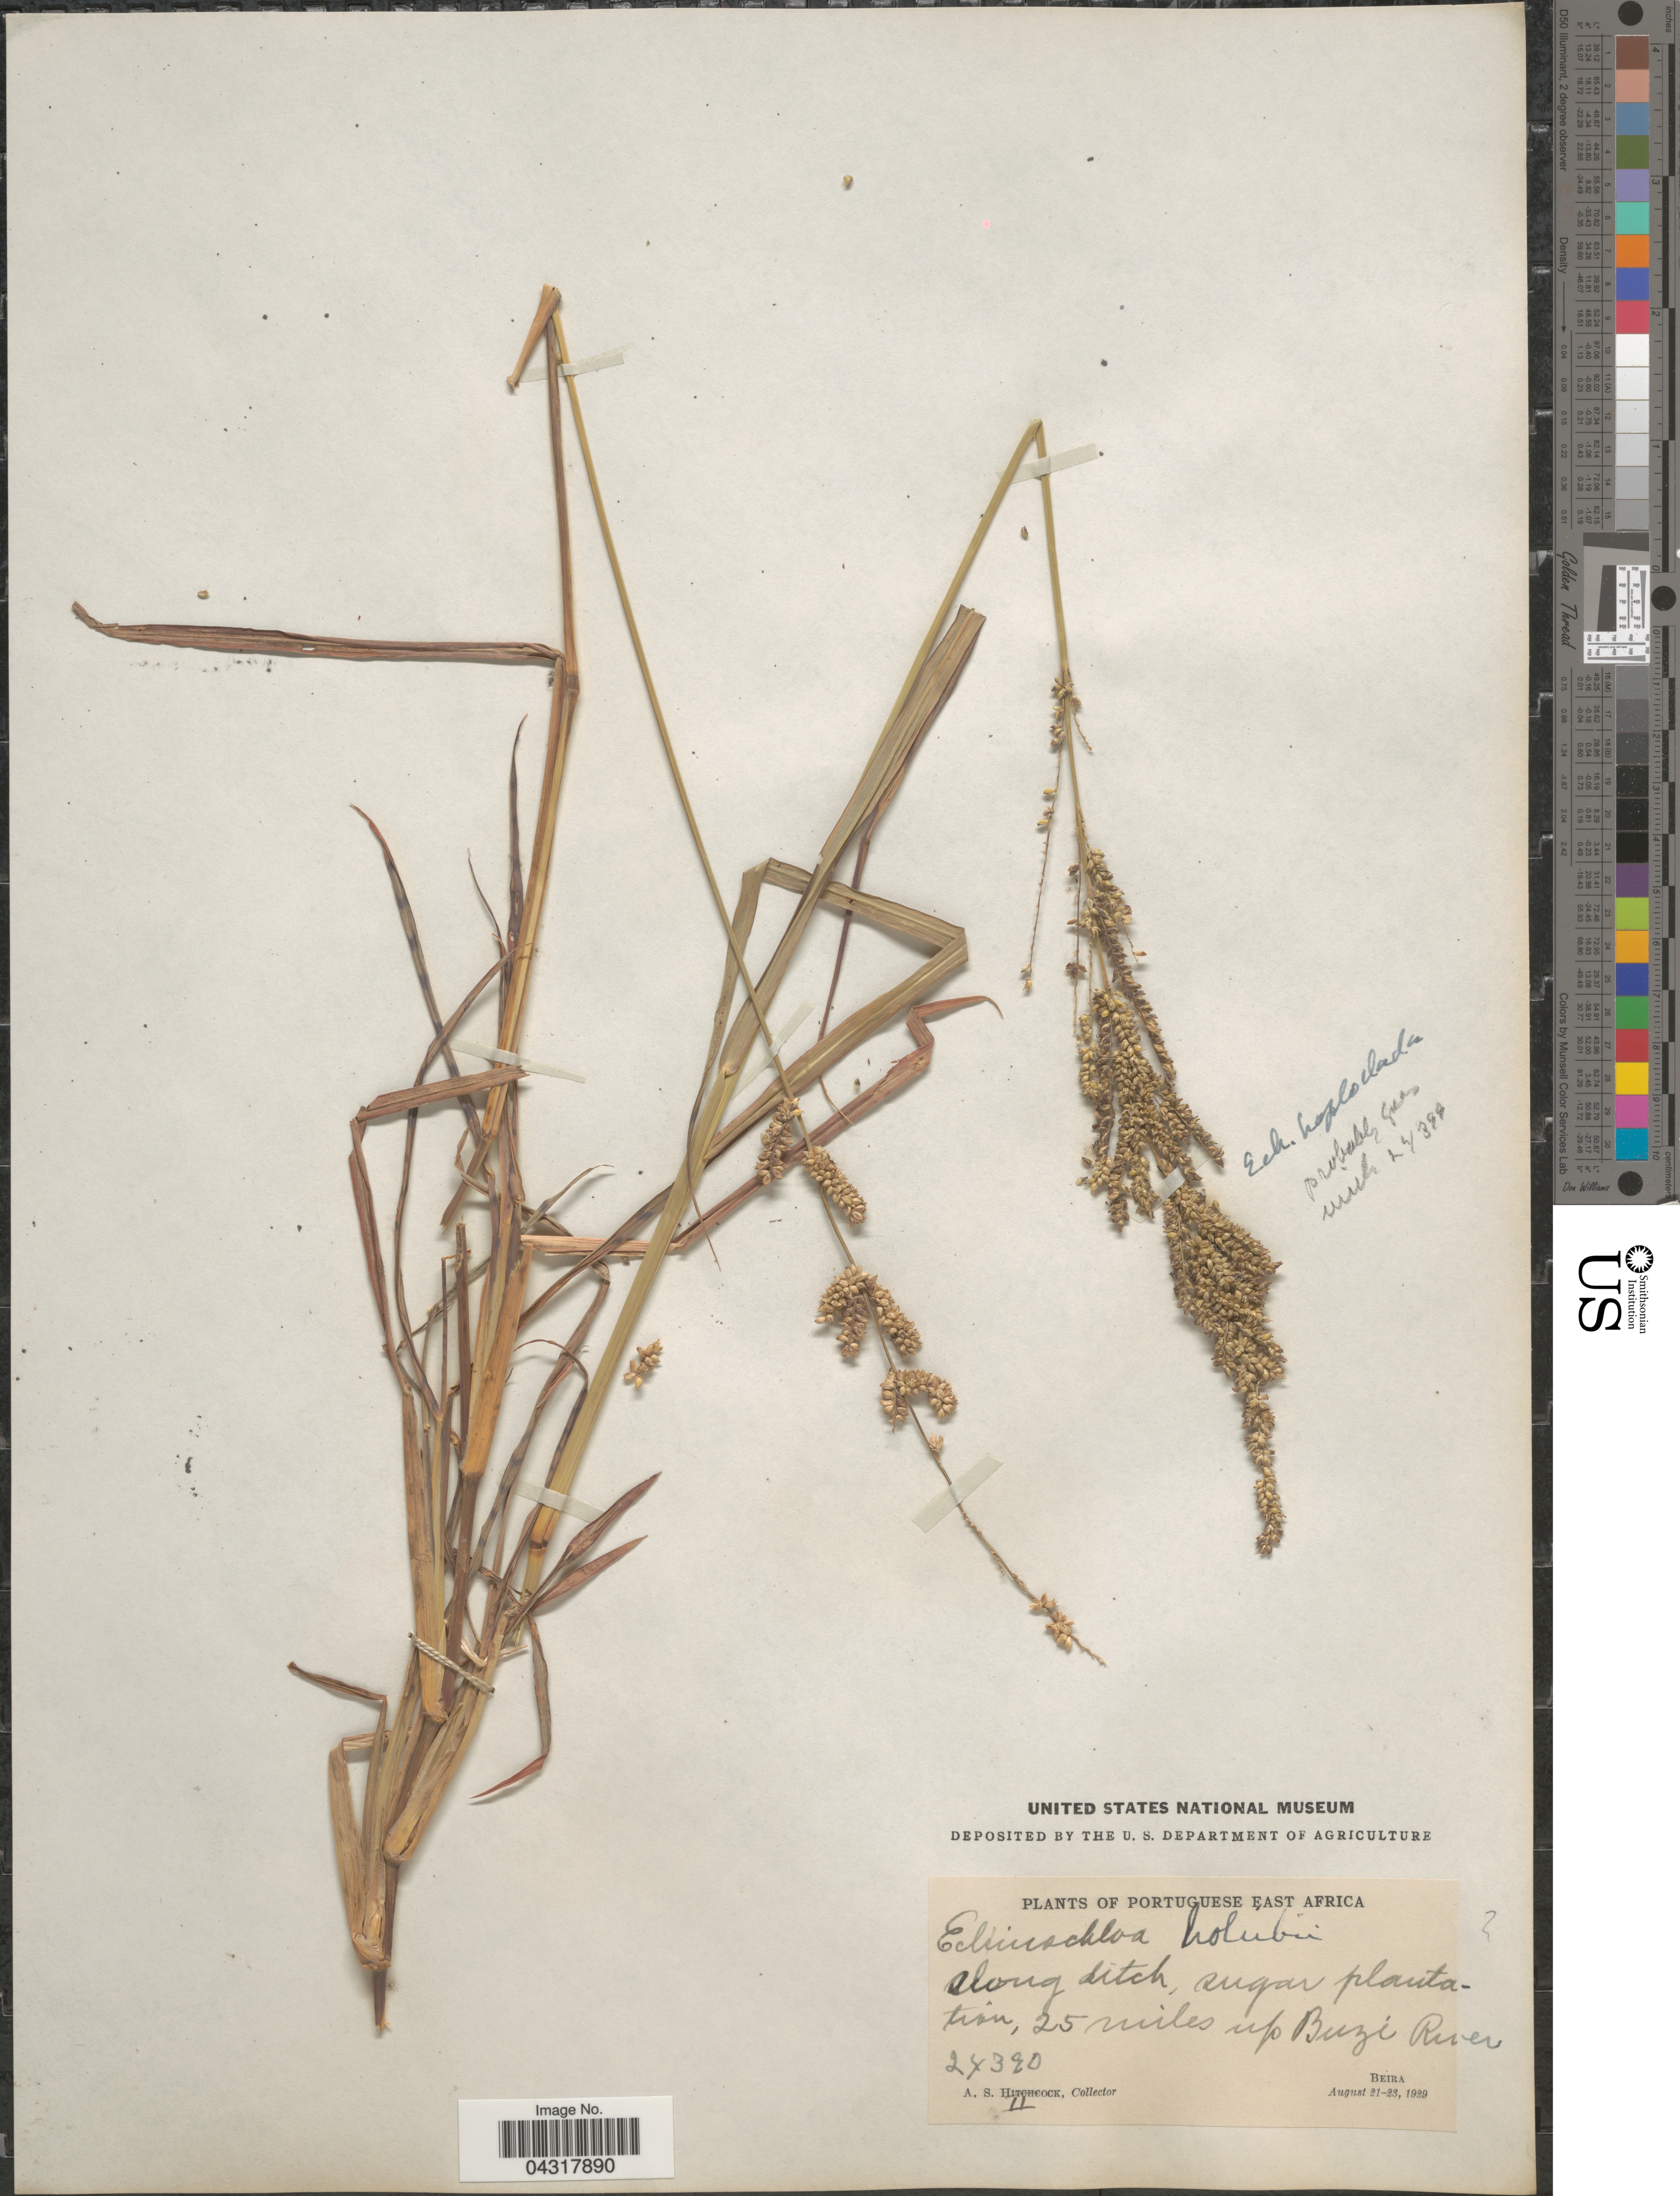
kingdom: Plantae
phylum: Tracheophyta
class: Liliopsida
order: Poales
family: Poaceae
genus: Echinochloa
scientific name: Echinochloa haploclada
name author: (Stapf) Stapf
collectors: A. S. Hitchcock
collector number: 24390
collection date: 1929-08-21/1929-08-23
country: Mozambique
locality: Portuguese East Africa. Along ditch, sugar plantation, 25 miles up Buzi River. Beira.